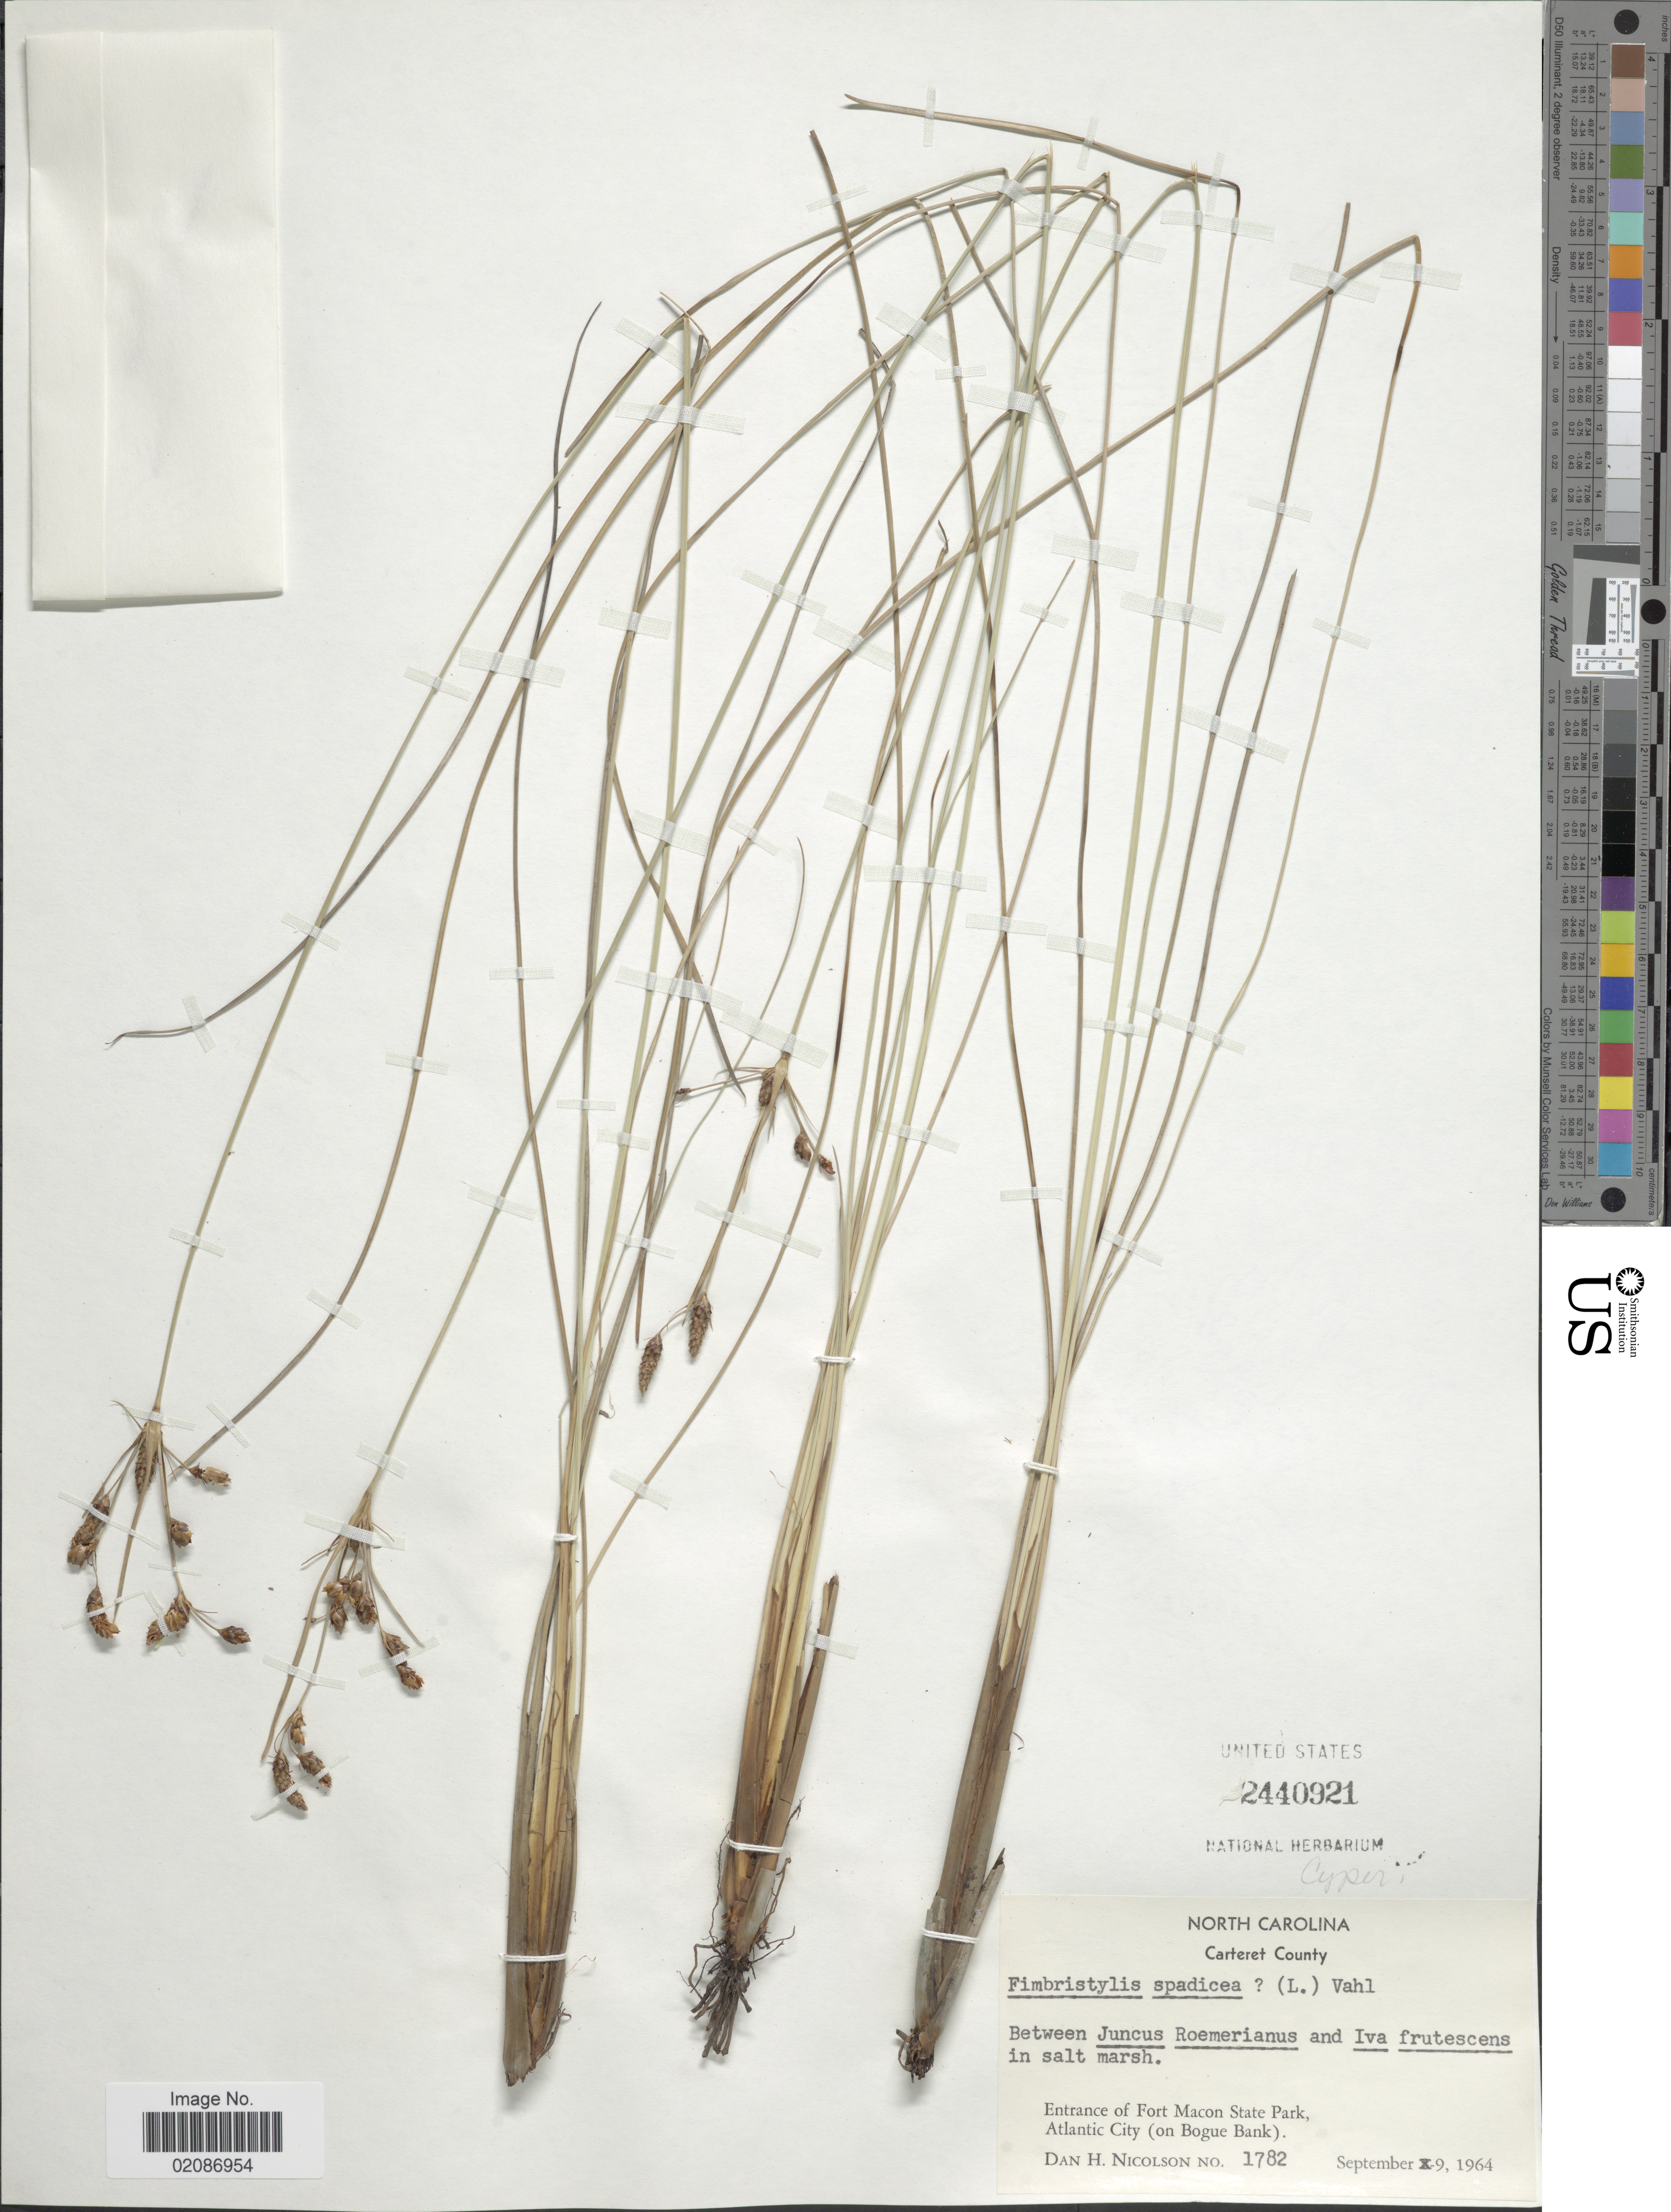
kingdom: Plantae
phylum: Tracheophyta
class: Liliopsida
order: Poales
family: Cyperaceae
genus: Fimbristylis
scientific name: Fimbristylis castanea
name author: (Michx.) Vahl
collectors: D. H. Nicolson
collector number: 1782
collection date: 1964-09-09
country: United States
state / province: North Carolina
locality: Carteret County, Entrance of Fort Macon State Park, Atlantic City (on Bogue Bank)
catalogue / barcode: US 2440921